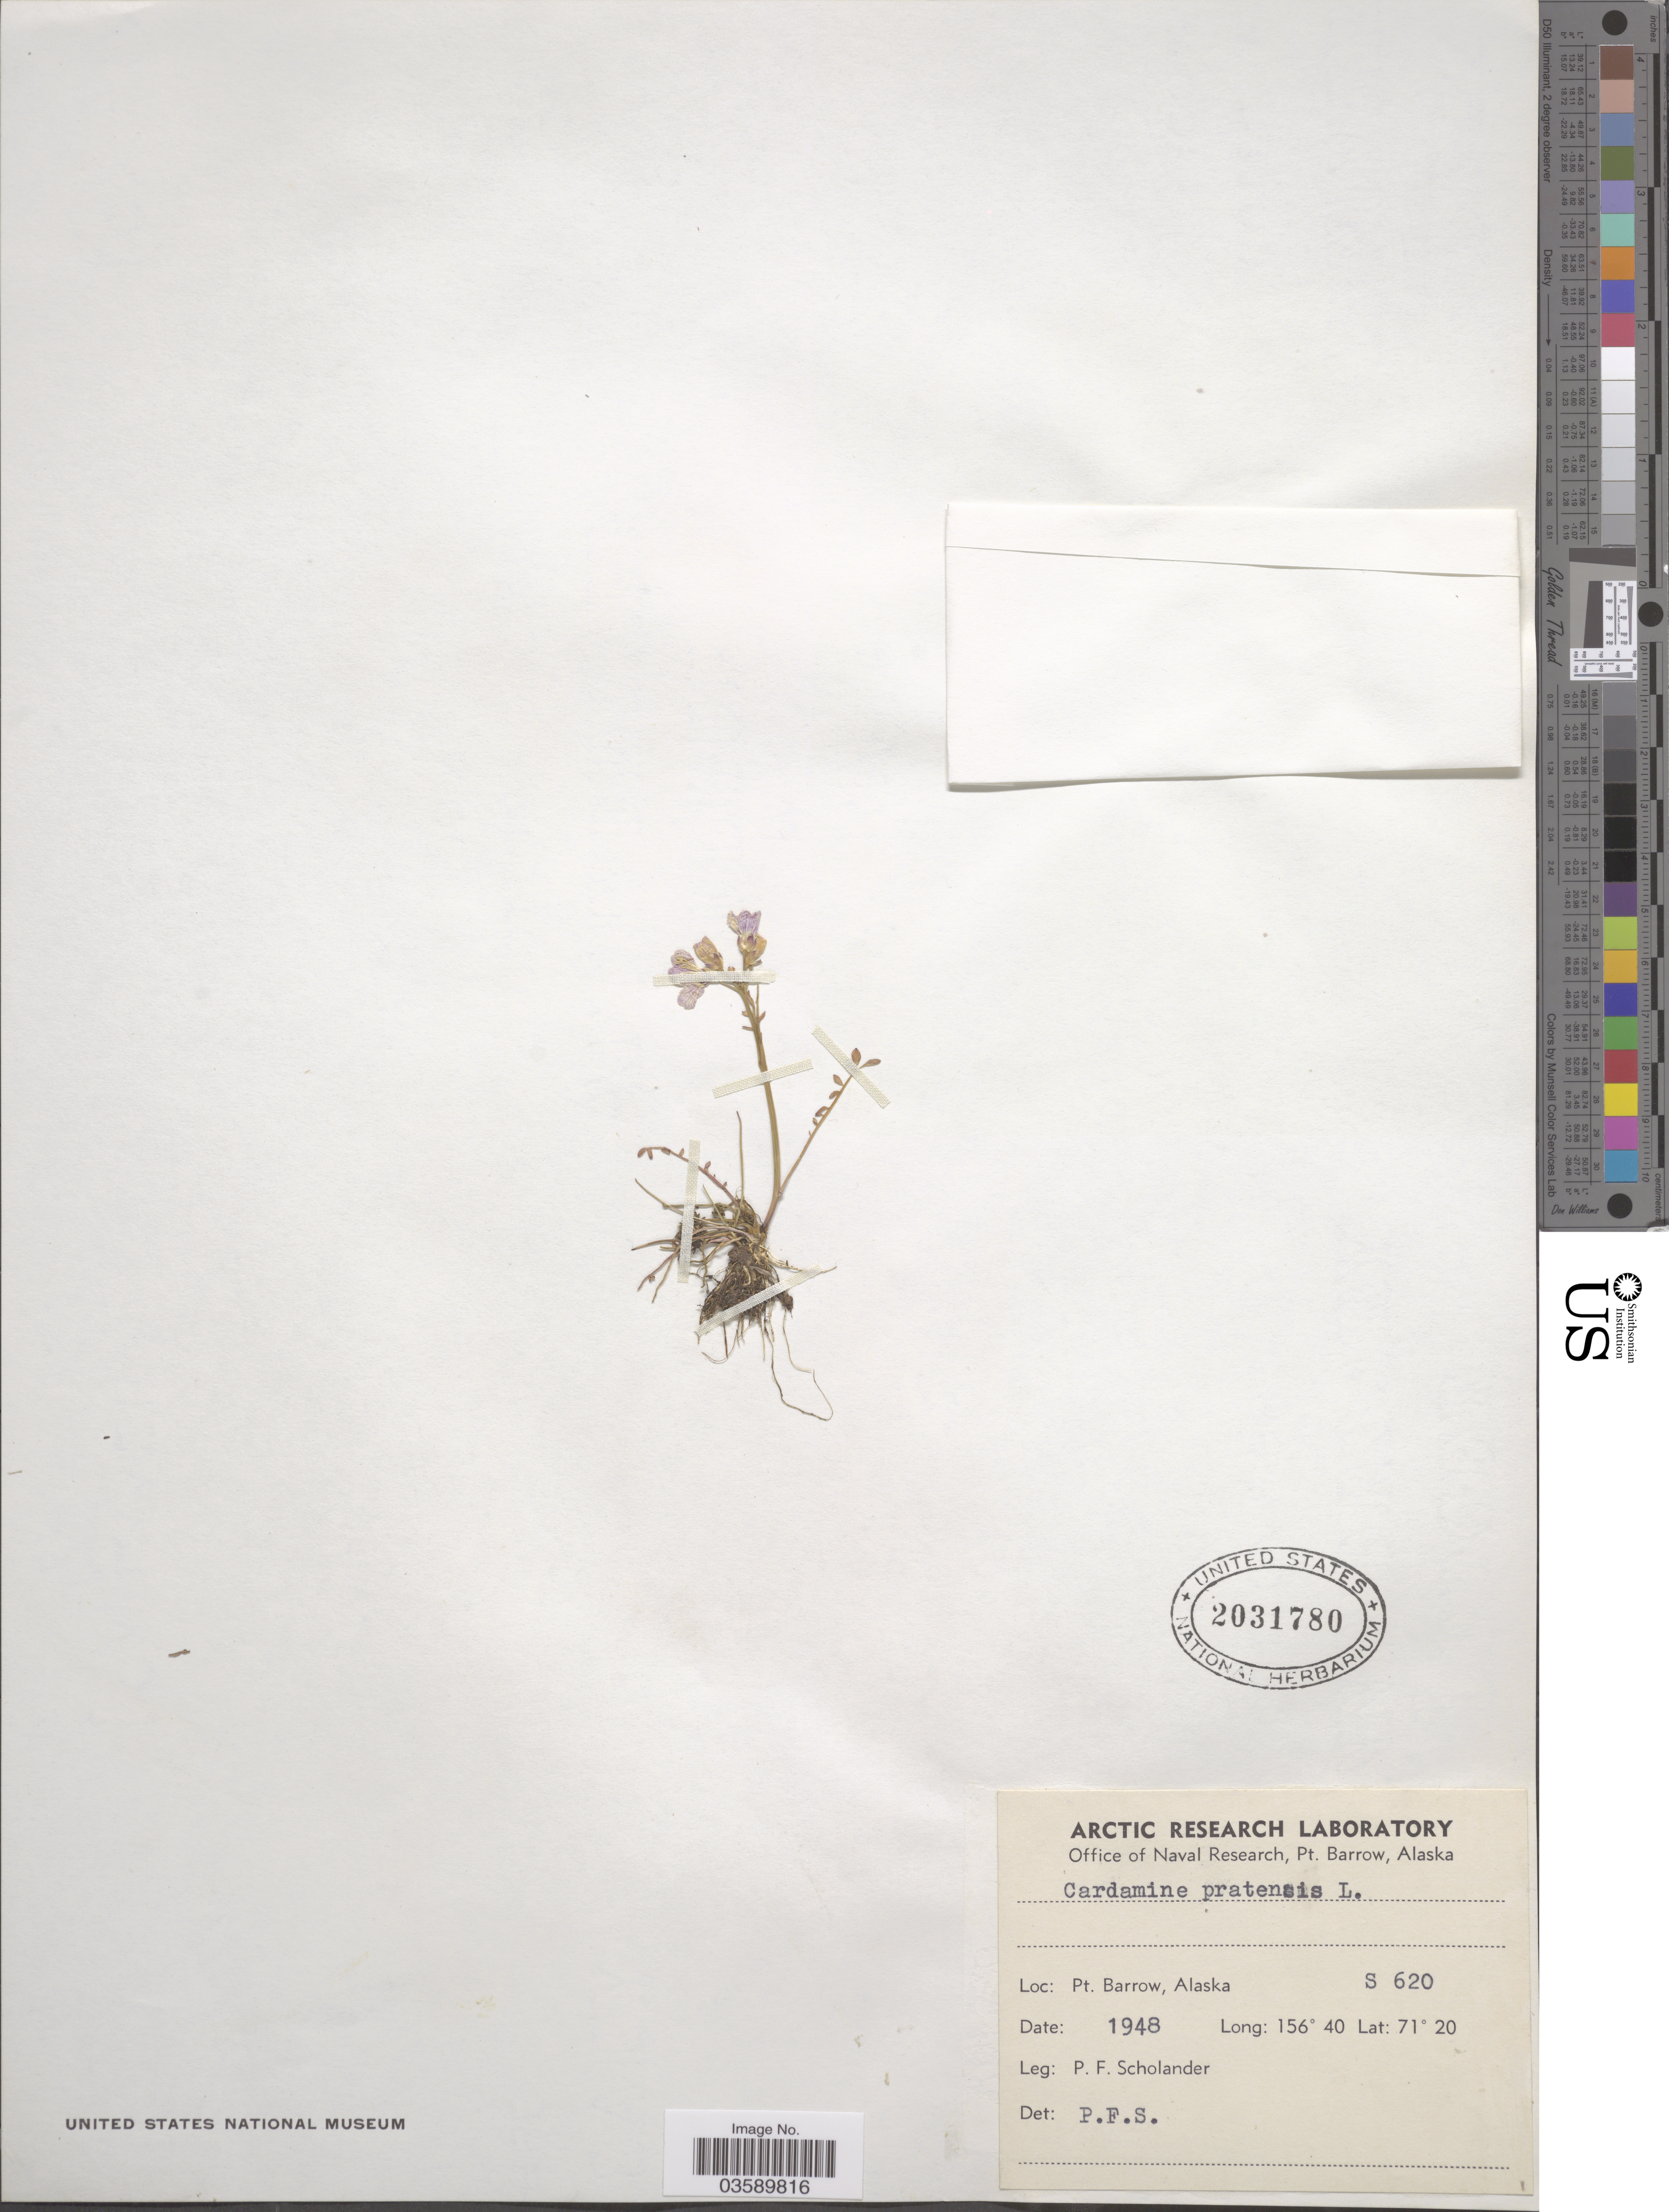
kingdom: Plantae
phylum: Tracheophyta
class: Magnoliopsida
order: Brassicales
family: Brassicaceae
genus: Cardamine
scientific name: Cardamine pratensis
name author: L.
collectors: P. Scholander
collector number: S620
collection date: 1948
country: United States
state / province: Alaska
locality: Pt. Barrow.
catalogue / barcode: US 2031780